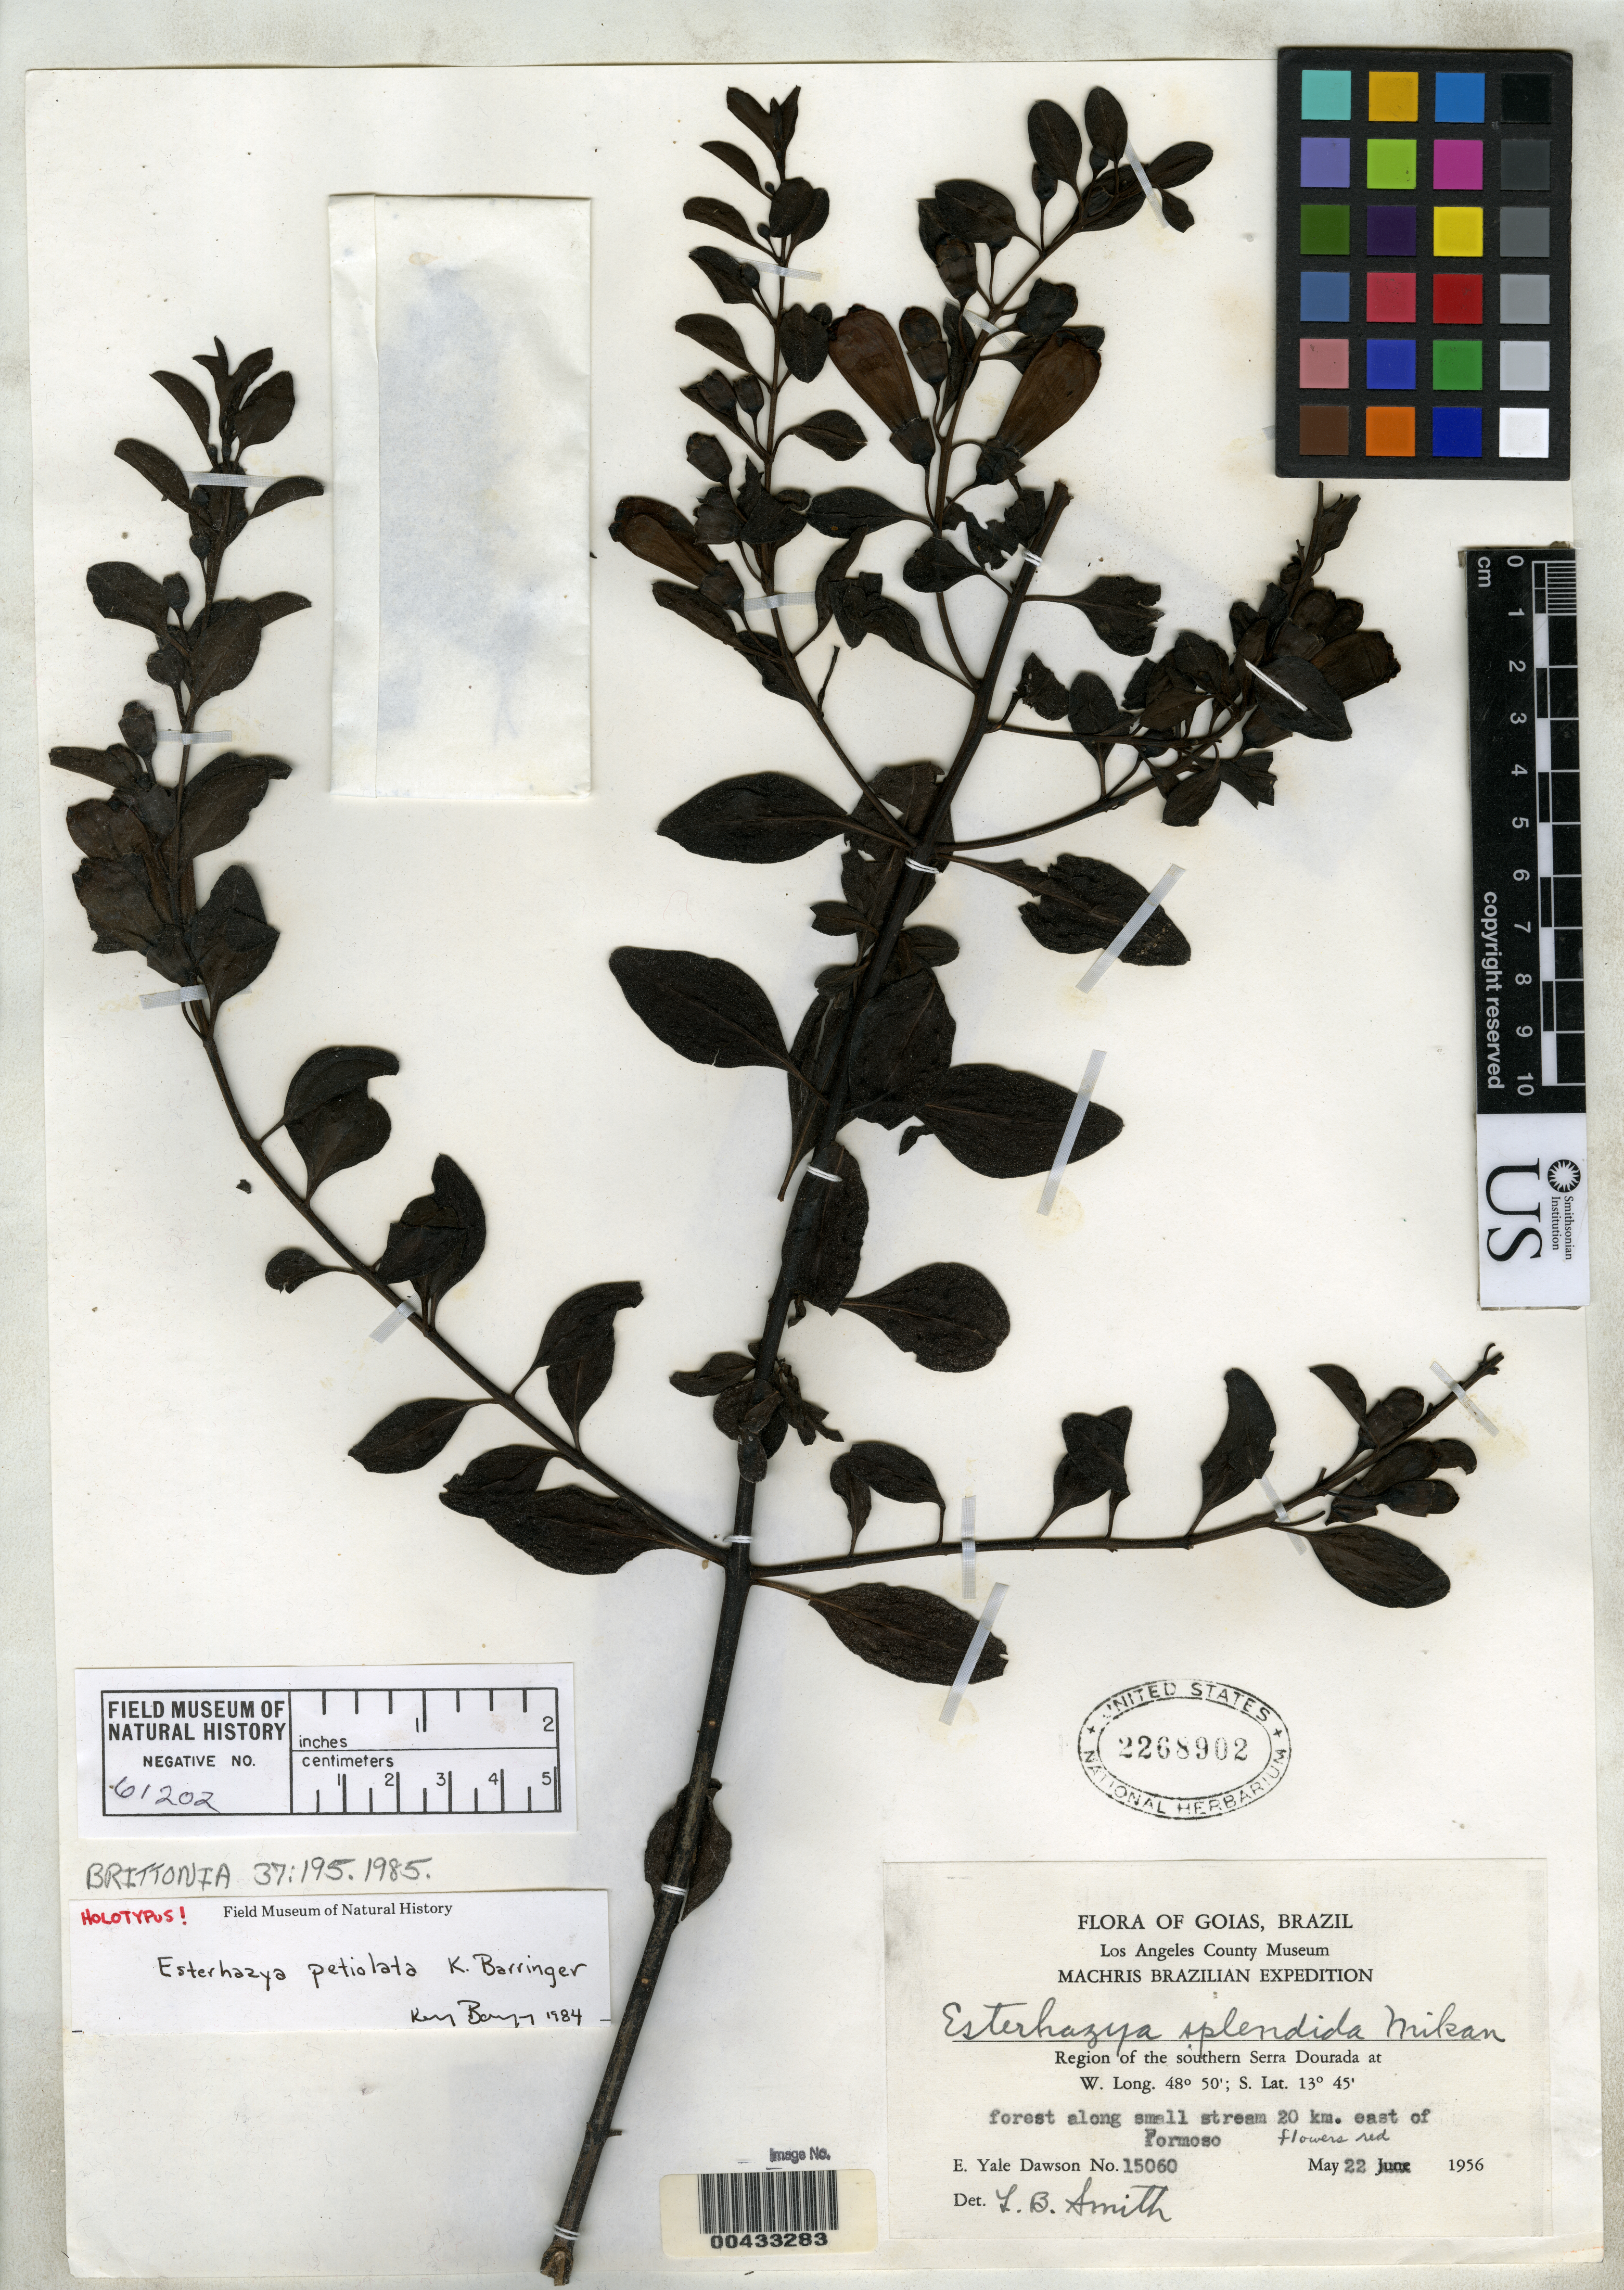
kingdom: Plantae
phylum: Tracheophyta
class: Magnoliopsida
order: Lamiales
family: Orobanchaceae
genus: Esterhazya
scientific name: Esterhazya petiolata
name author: Barringer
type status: Holotype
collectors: E. Y. Dawson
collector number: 15060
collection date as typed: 22 Jun 1956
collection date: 1956-06-22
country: Brazil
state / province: Goiás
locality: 20 km E of Formosa, Machris, region of southern Serra Dourada.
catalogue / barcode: US 2268902